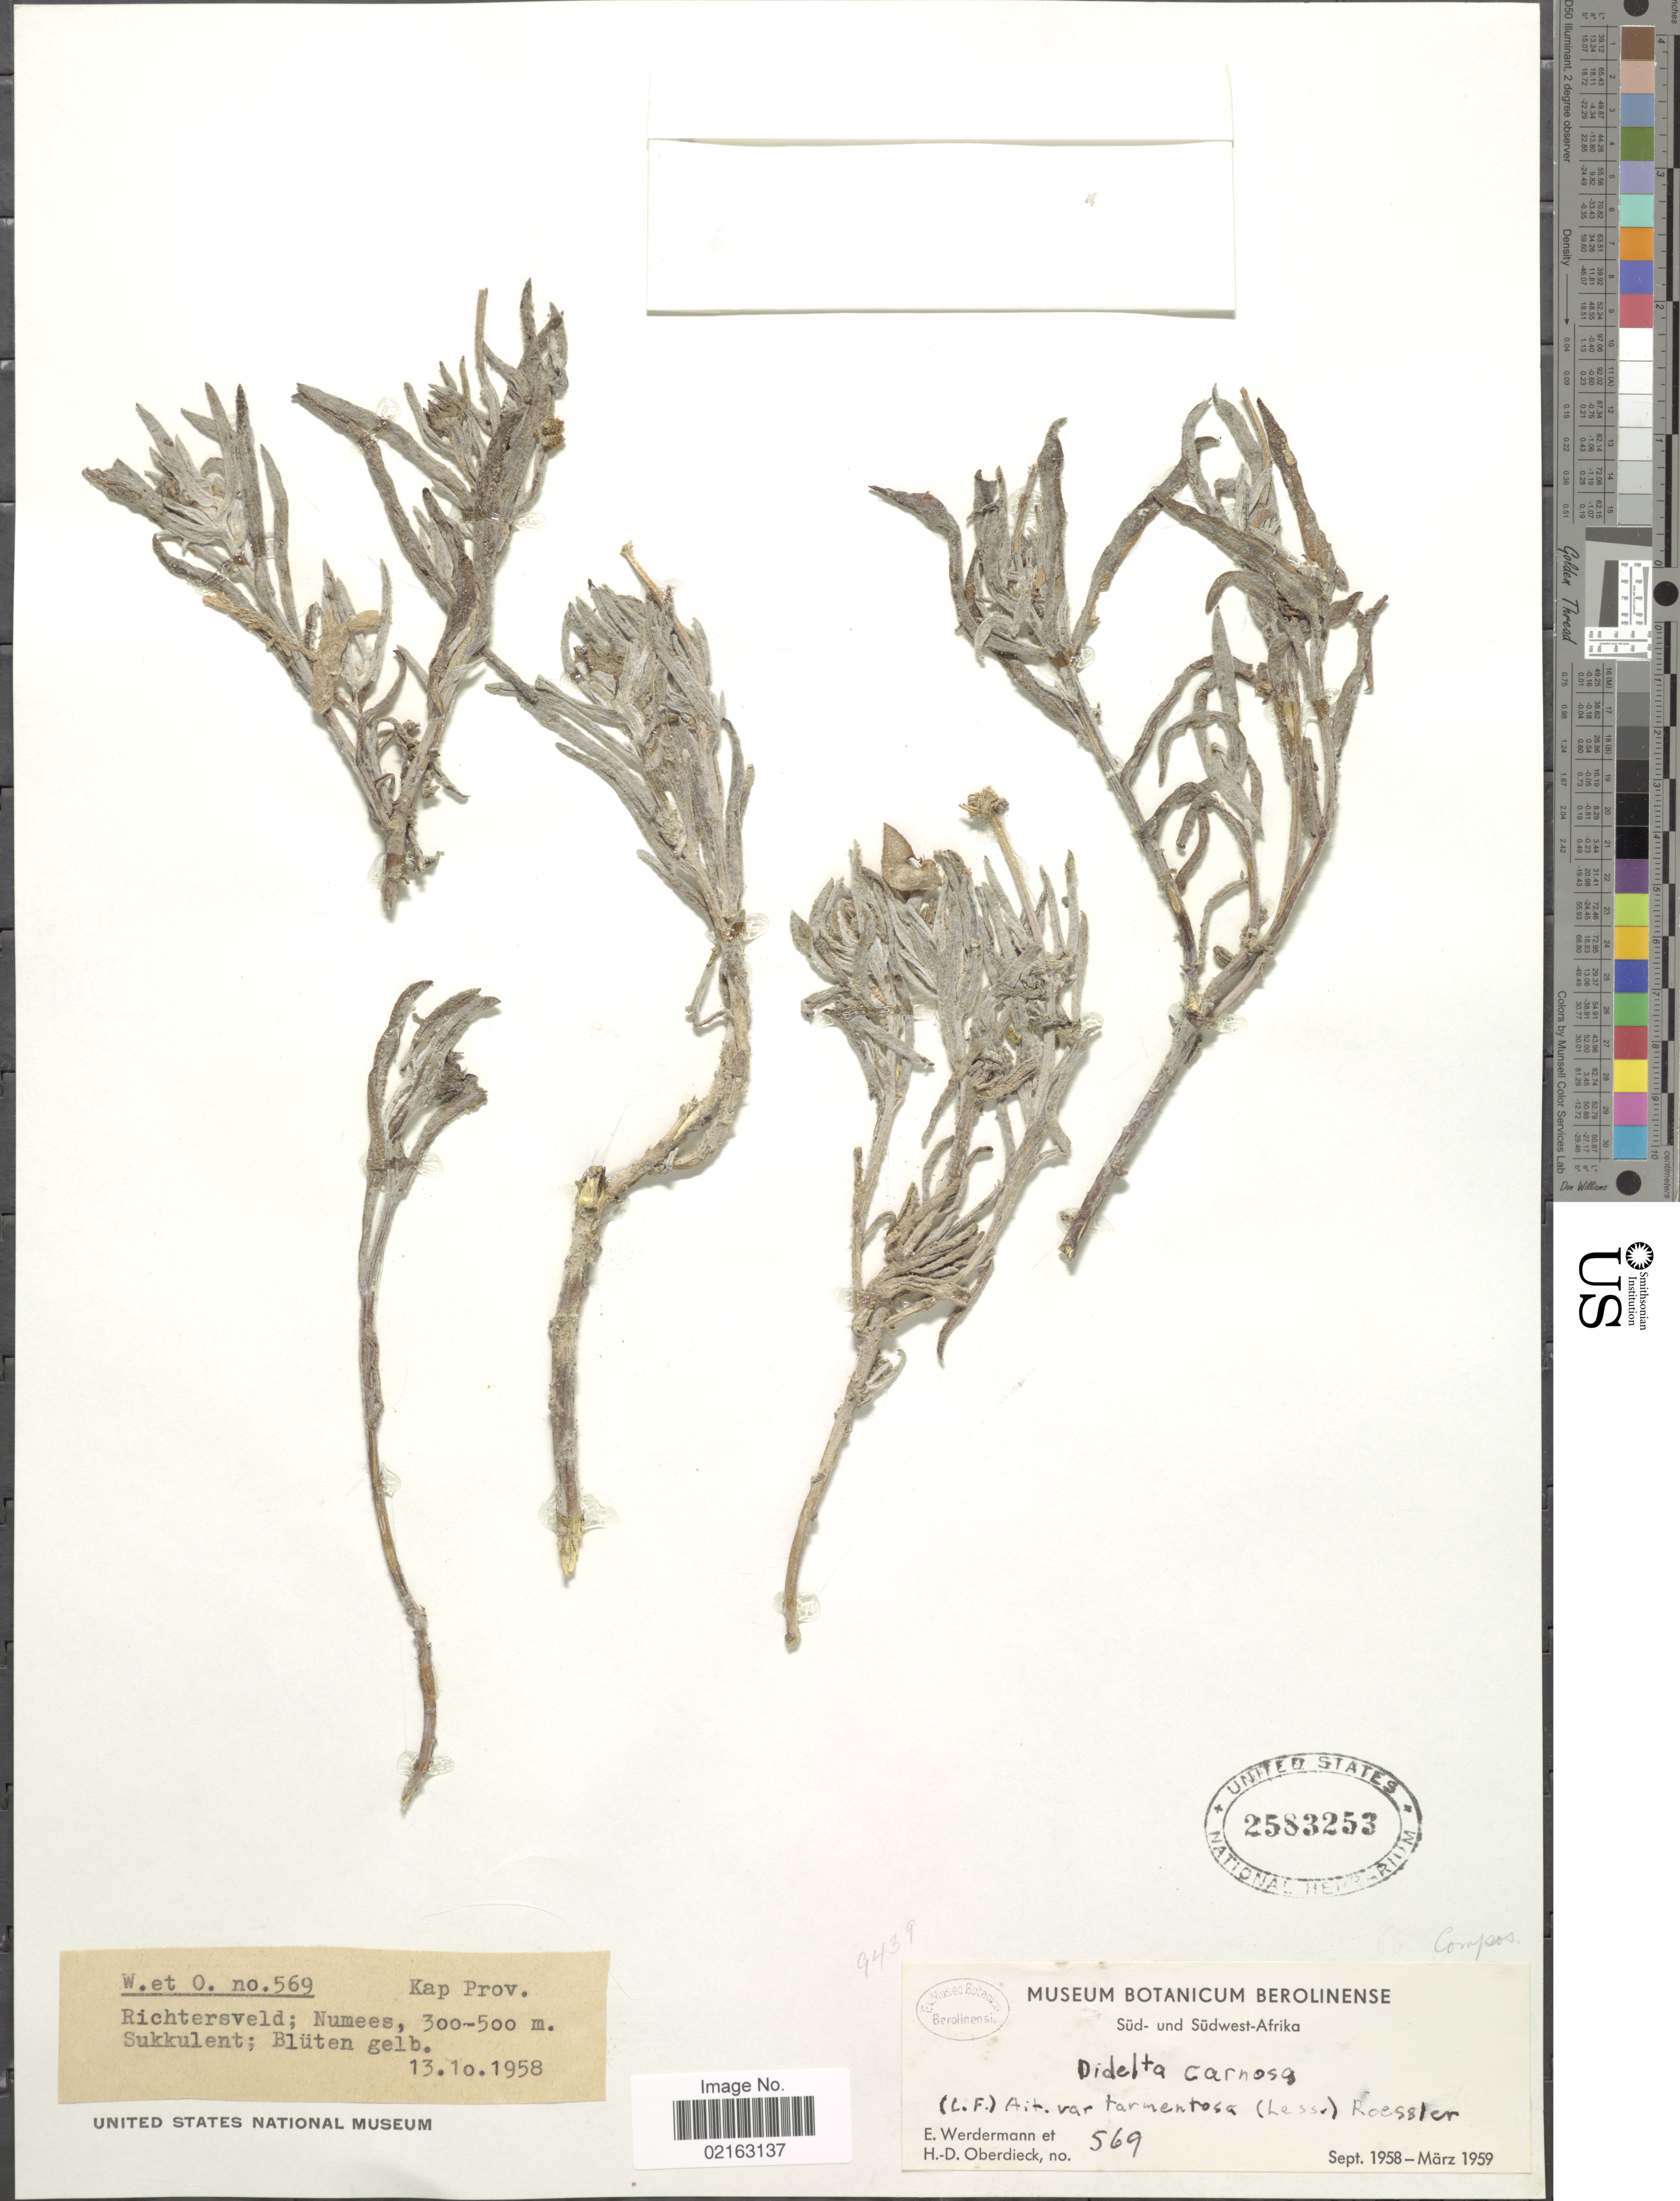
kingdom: Plantae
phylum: Tracheophyta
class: Magnoliopsida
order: Asterales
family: Asteraceae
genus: Didelta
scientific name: Didelta carnosa var. tomentosa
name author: (Less.) Roessler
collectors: E. Werdermann & H. Oberdieck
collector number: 569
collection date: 1958-10-13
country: South Africa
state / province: Northern Cape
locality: Kap Prov. Richtersveld; Numes. Sukkulent; Blüten gelb.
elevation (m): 300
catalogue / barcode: US 2583253